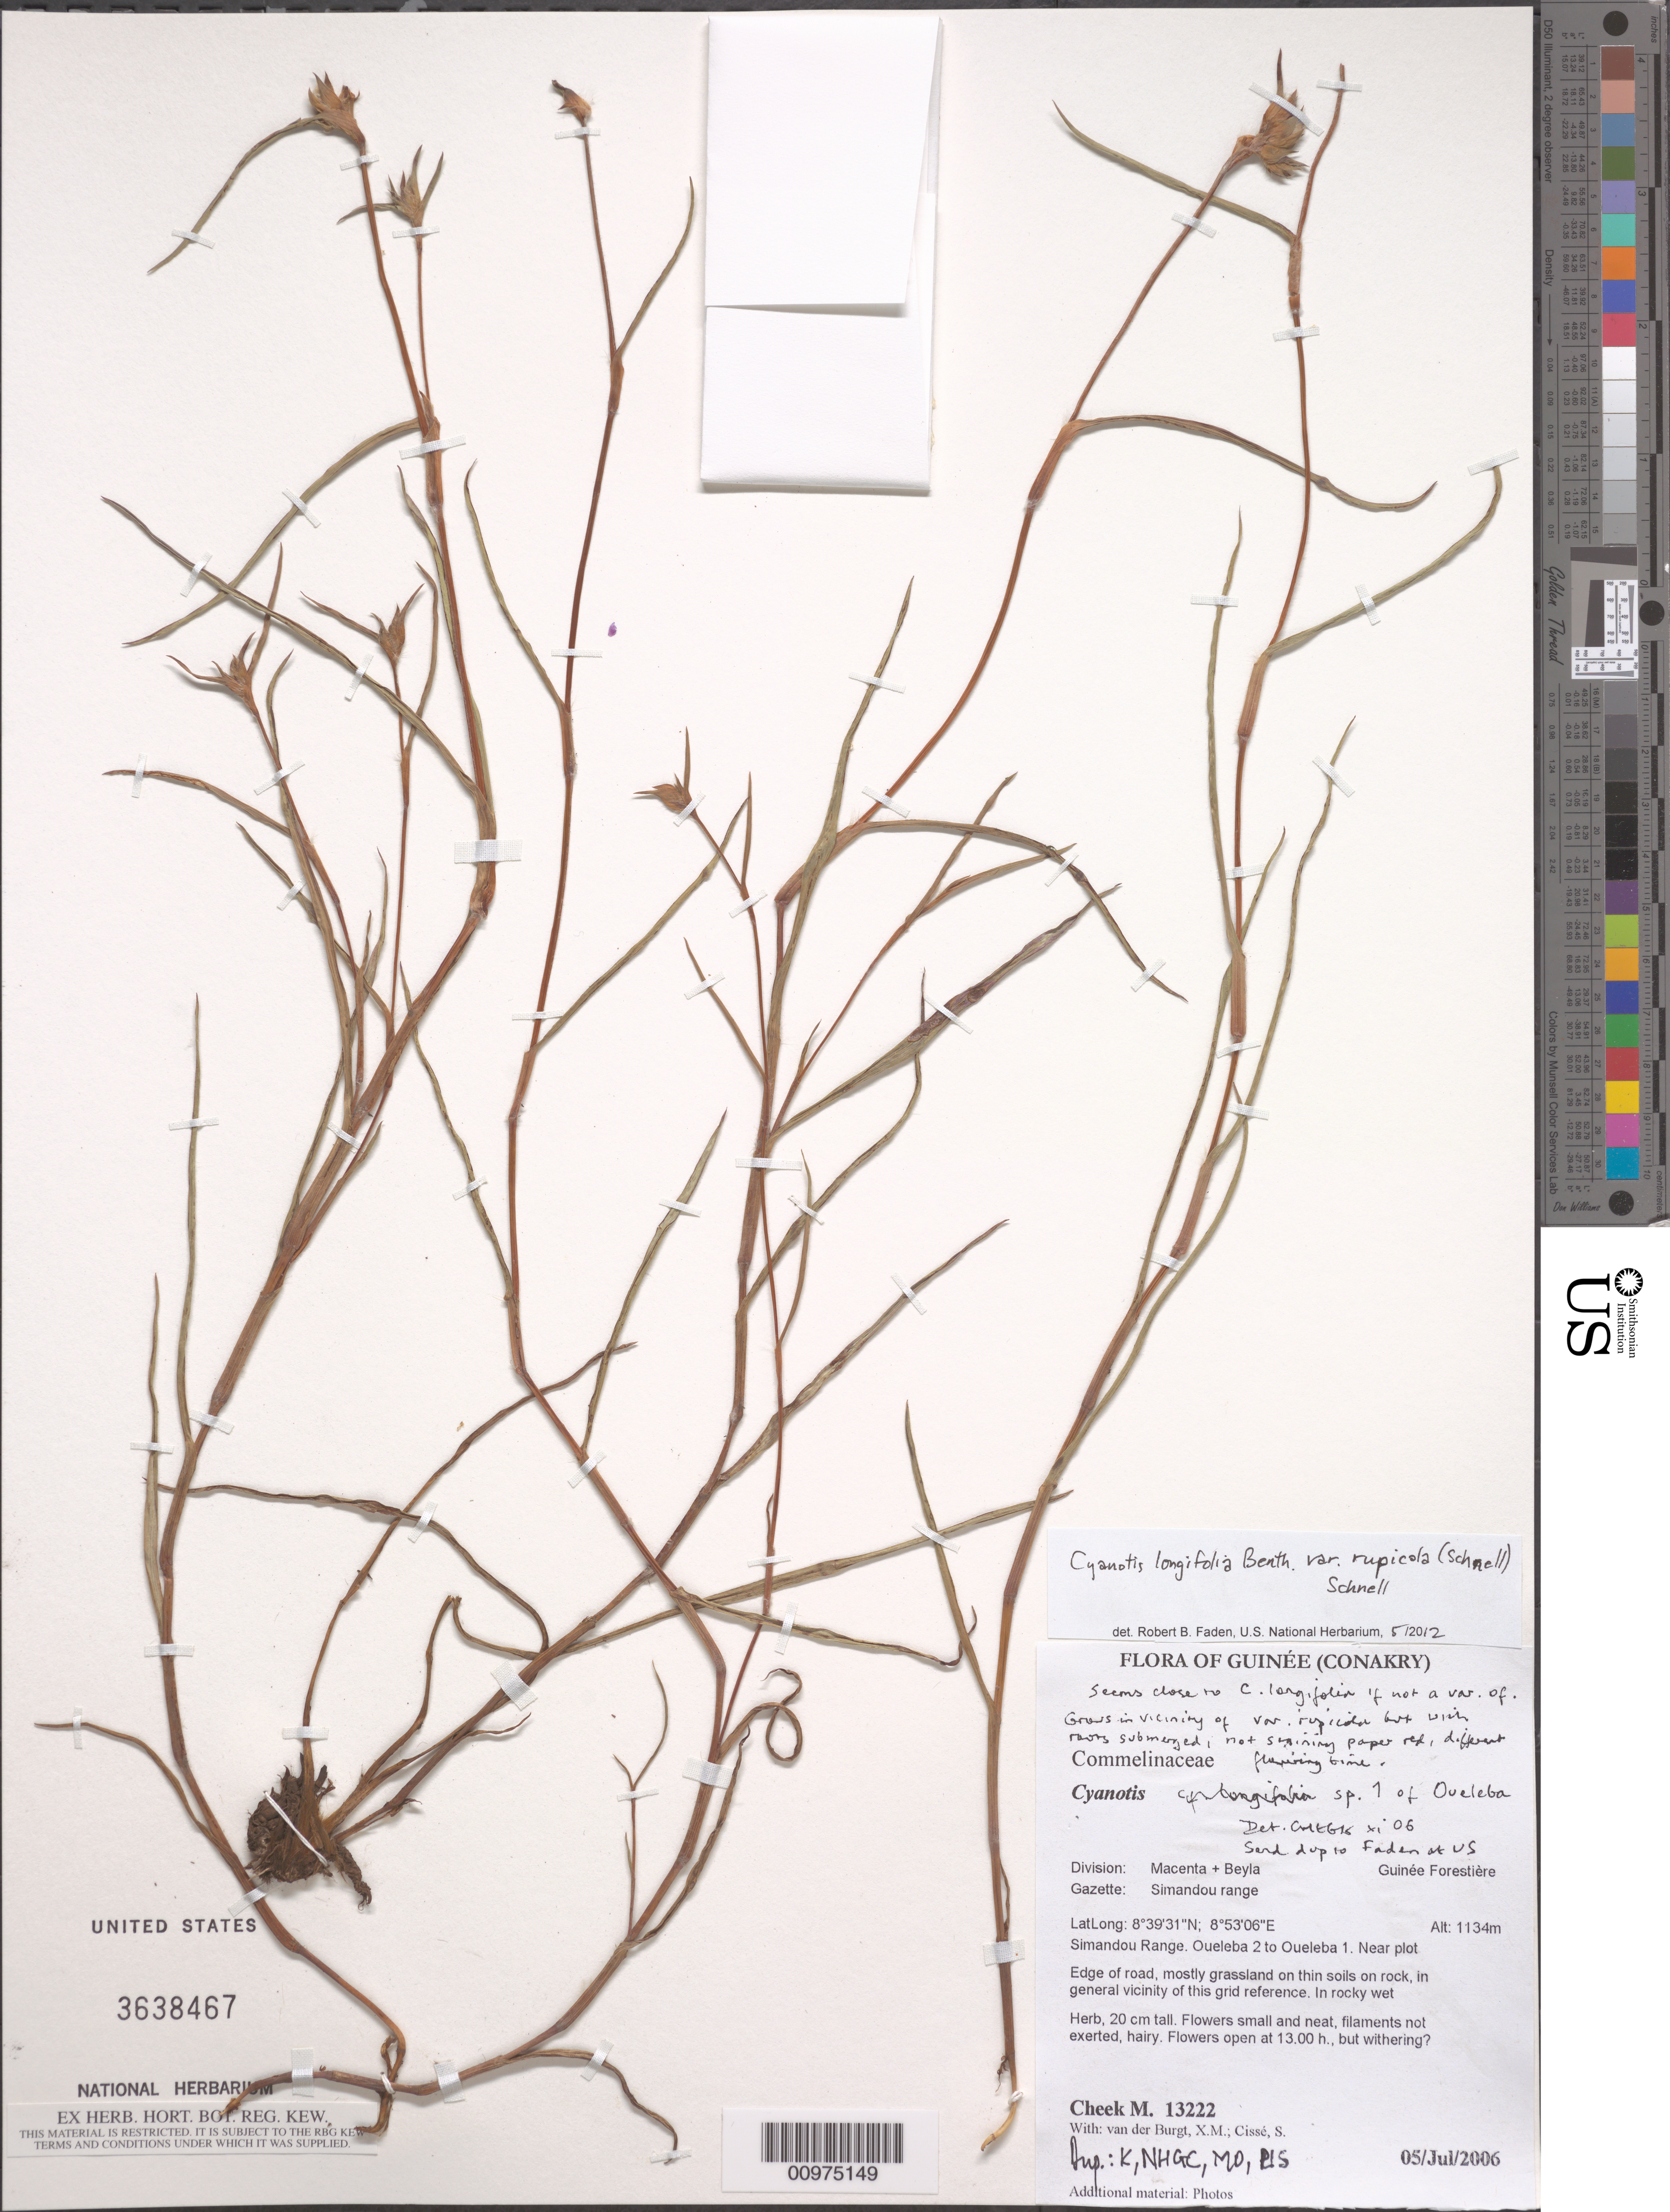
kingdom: Plantae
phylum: Tracheophyta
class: Liliopsida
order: Commelinales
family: Commelinaceae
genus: Cyanotis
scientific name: Cyanotis longifolia var. rupicola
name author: (Schnell) Schnell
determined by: Faden, Robert B., (US), Smithsonian Institution - National Museum of Natural History (UNITED STATES)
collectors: M. Cheek et al.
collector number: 13222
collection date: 2006-07-05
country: Guinea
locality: Macenta + Beyla. Guinée Forestière. Simandou range. Oueleba 2 to Oueleba 1. Near plot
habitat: Edge of road, mostly grassland on thin soils on rock, in general vicinity of this grid reference. In rocky wet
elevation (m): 1134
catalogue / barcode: US 3638467